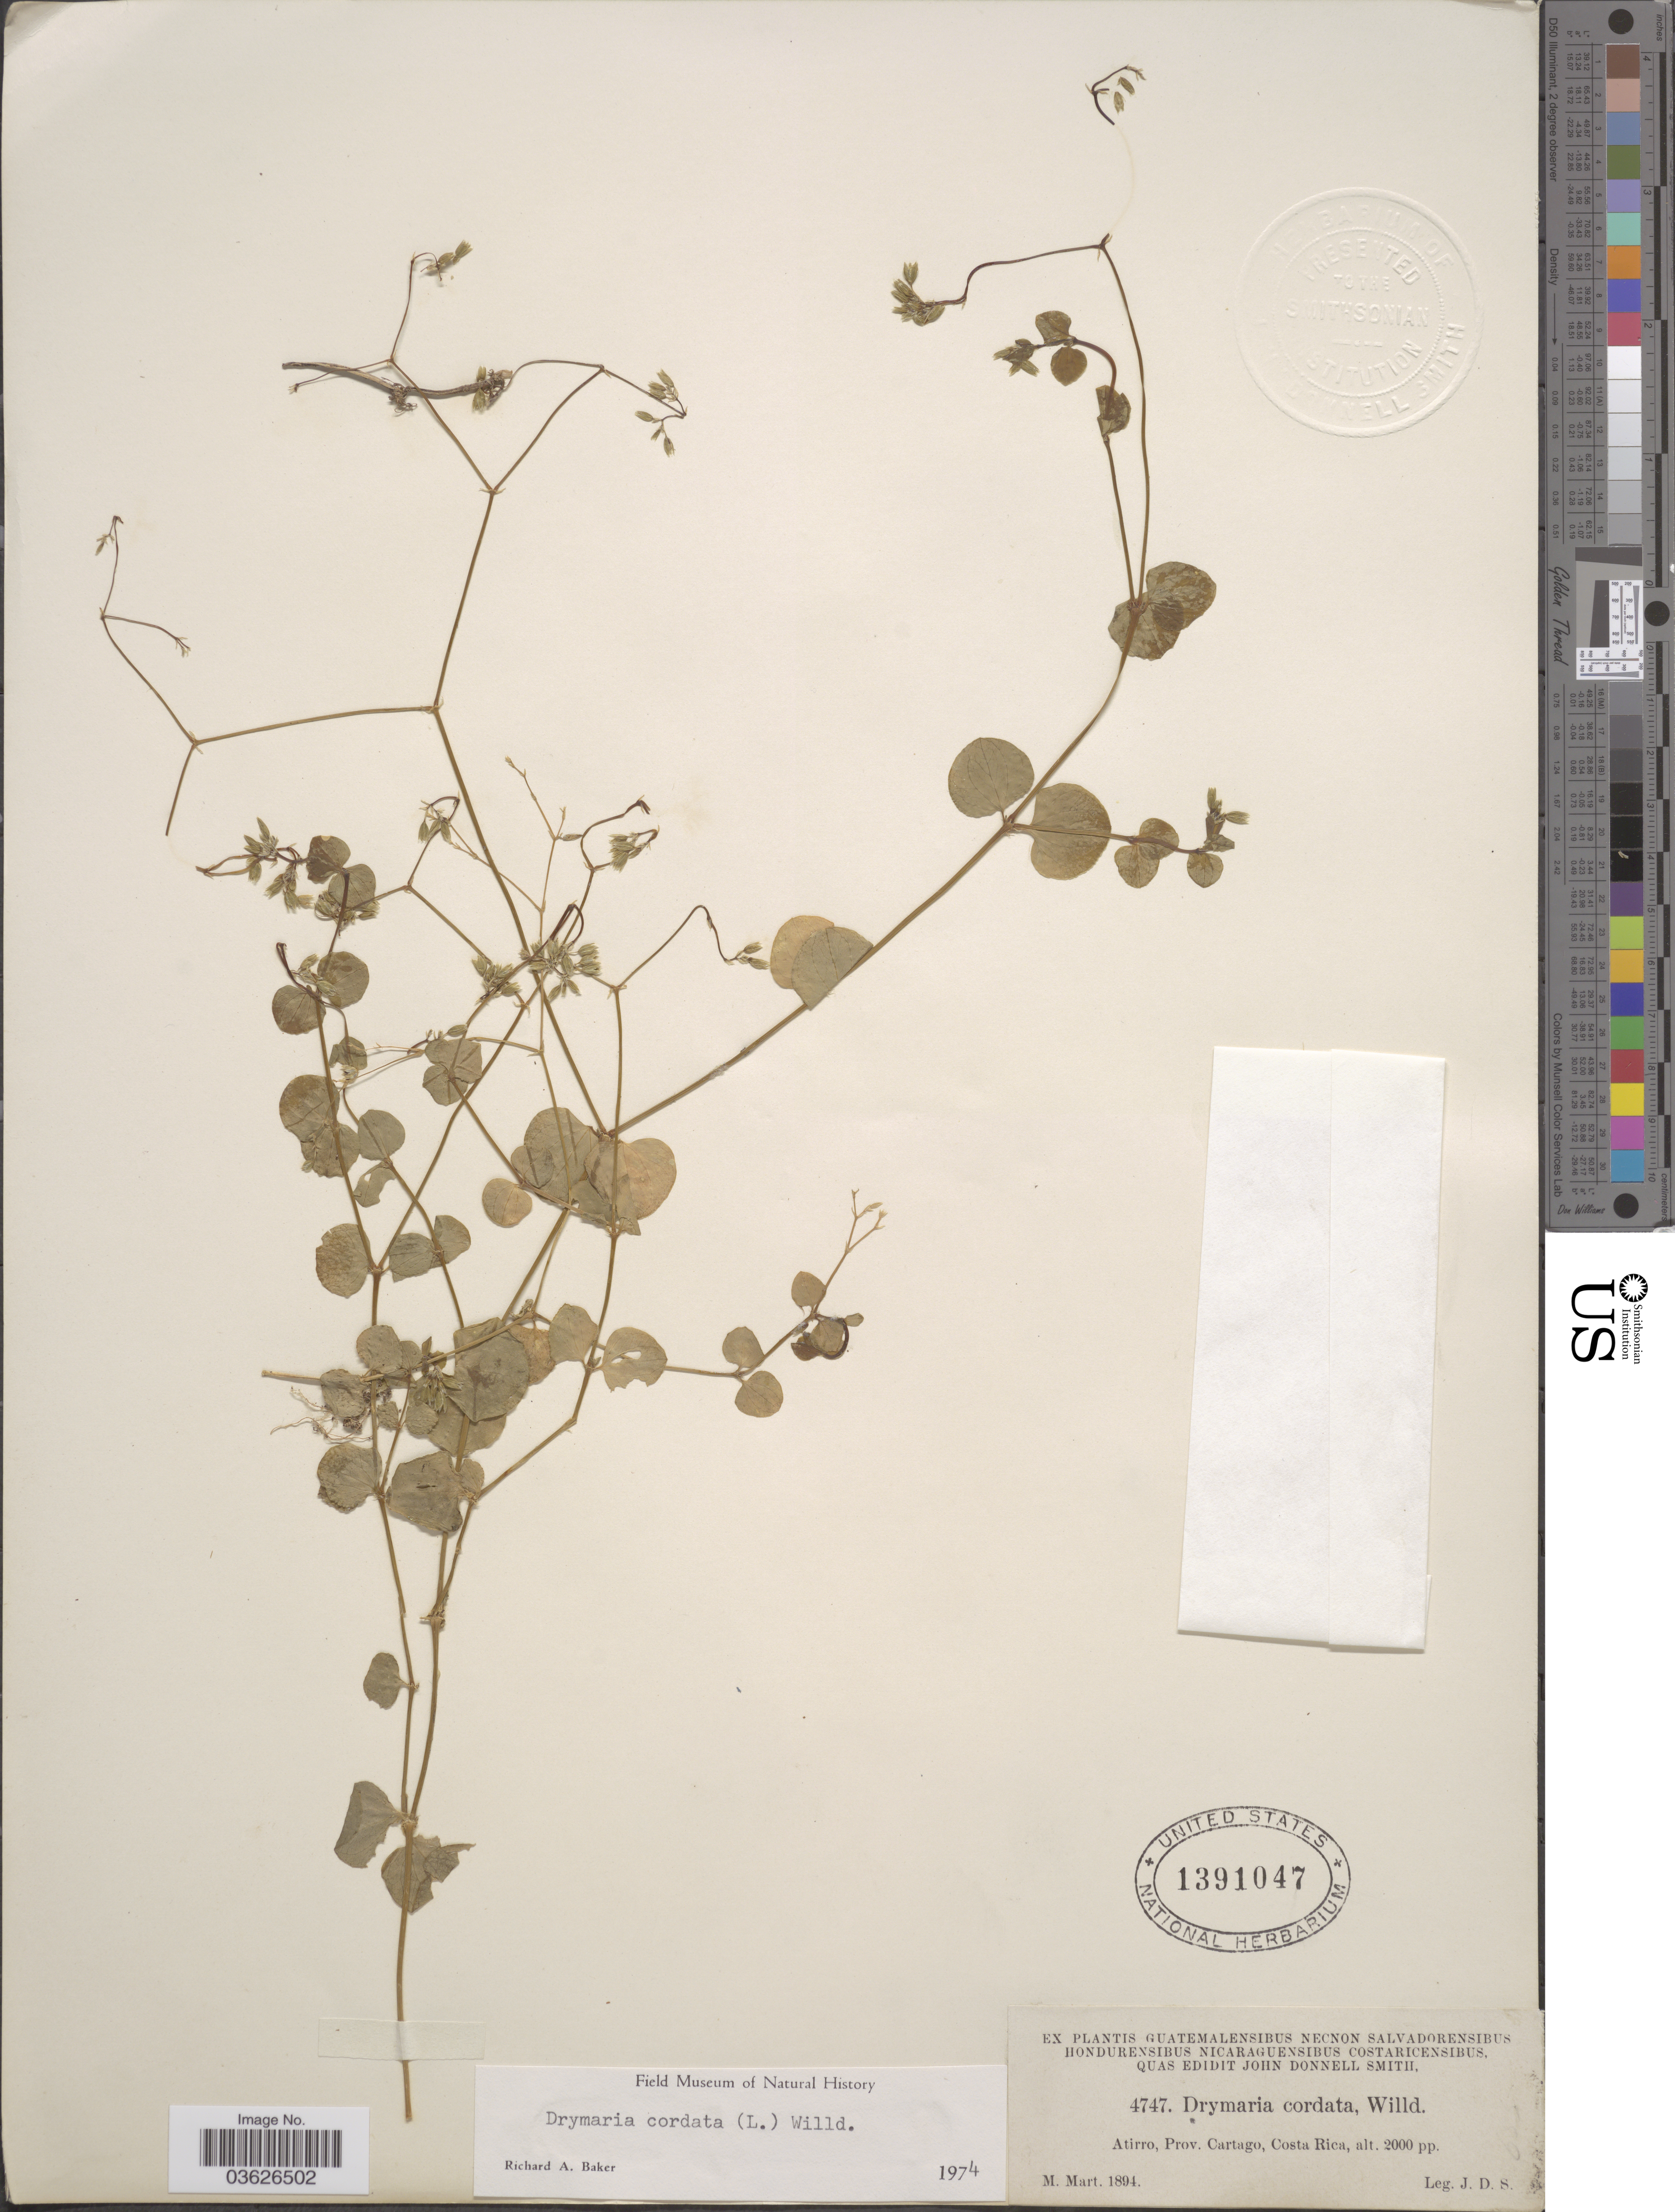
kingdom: Plantae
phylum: Tracheophyta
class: Magnoliopsida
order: Caryophyllales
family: Caryophyllaceae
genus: Drymaria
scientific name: Drymaria cordata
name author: (L.) Willd. ex Schult.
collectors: J. Donnell Smith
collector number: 4747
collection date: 1894-03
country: Costa Rica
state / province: Cartago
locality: Atirro.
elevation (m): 610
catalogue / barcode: US 1391047